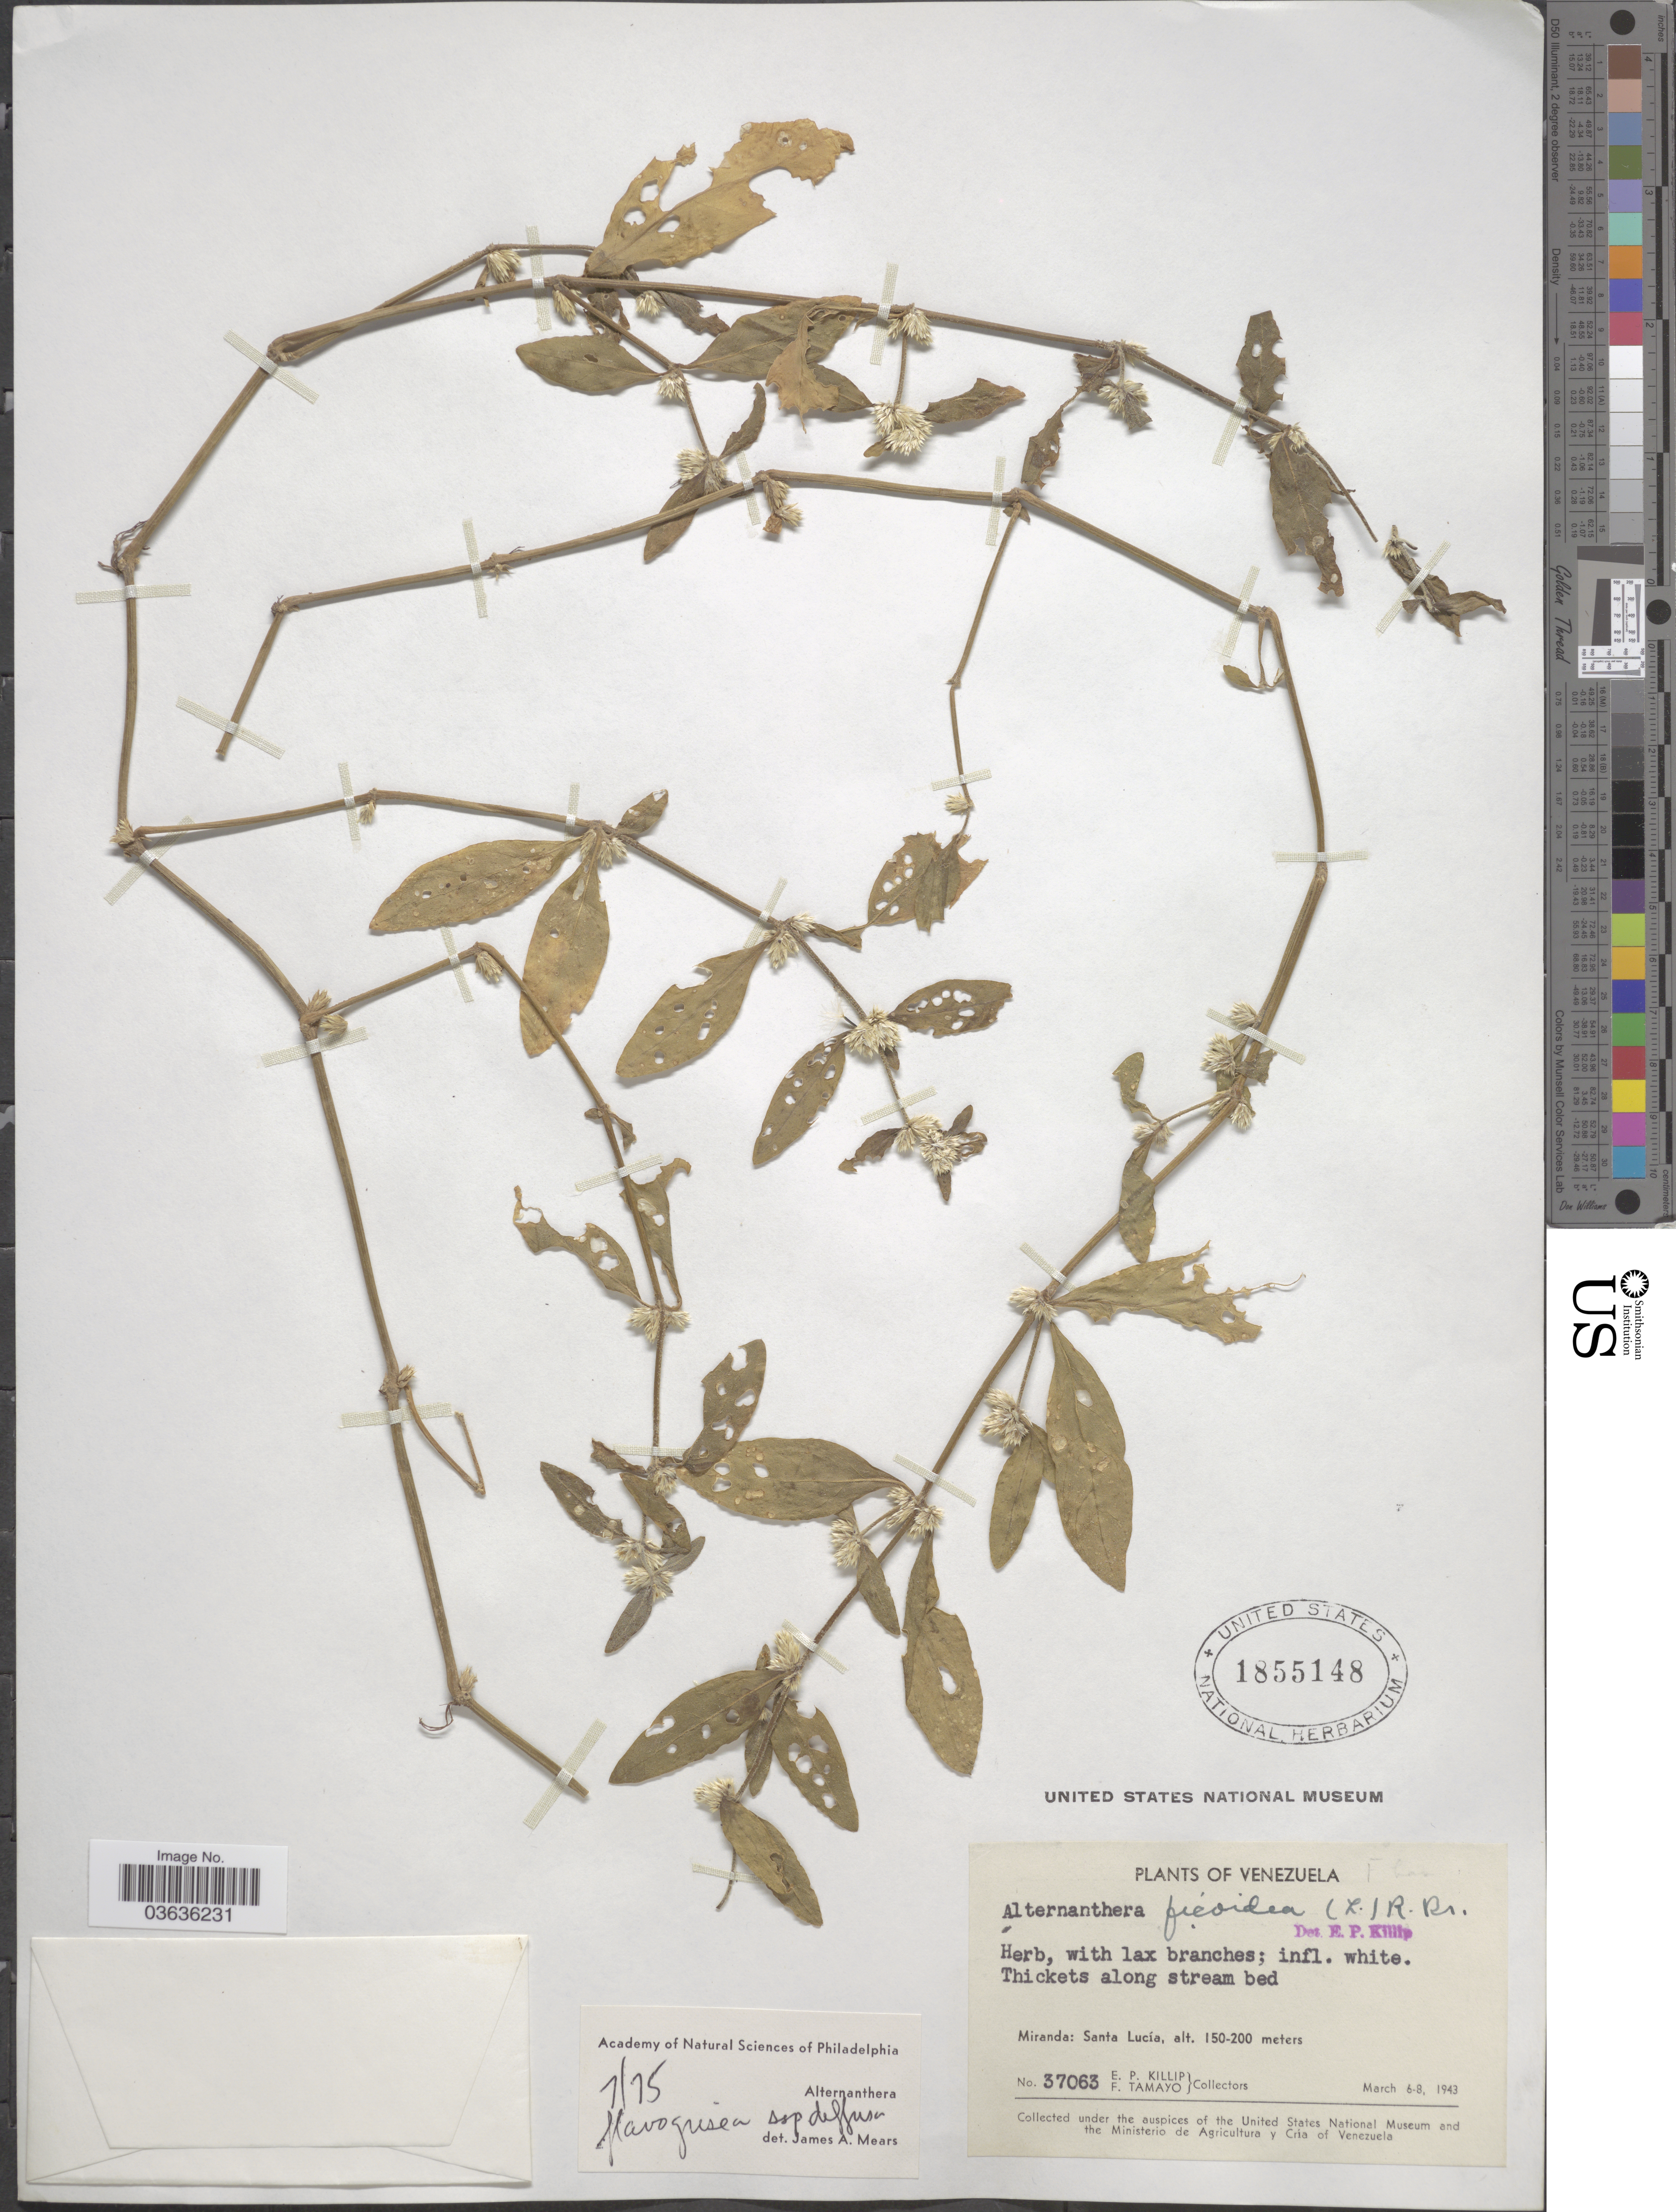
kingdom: Plantae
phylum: Tracheophyta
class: Magnoliopsida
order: Caryophyllales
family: Amaranthaceae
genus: Alternanthera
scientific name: Alternanthera flavogrisea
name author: Urb.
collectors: E. P. Killip & F. Tamayo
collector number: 37063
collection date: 1943-03-06/1943-03-08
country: Venezuela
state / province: Miranda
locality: Santa Lucía.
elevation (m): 150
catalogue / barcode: US 1855148